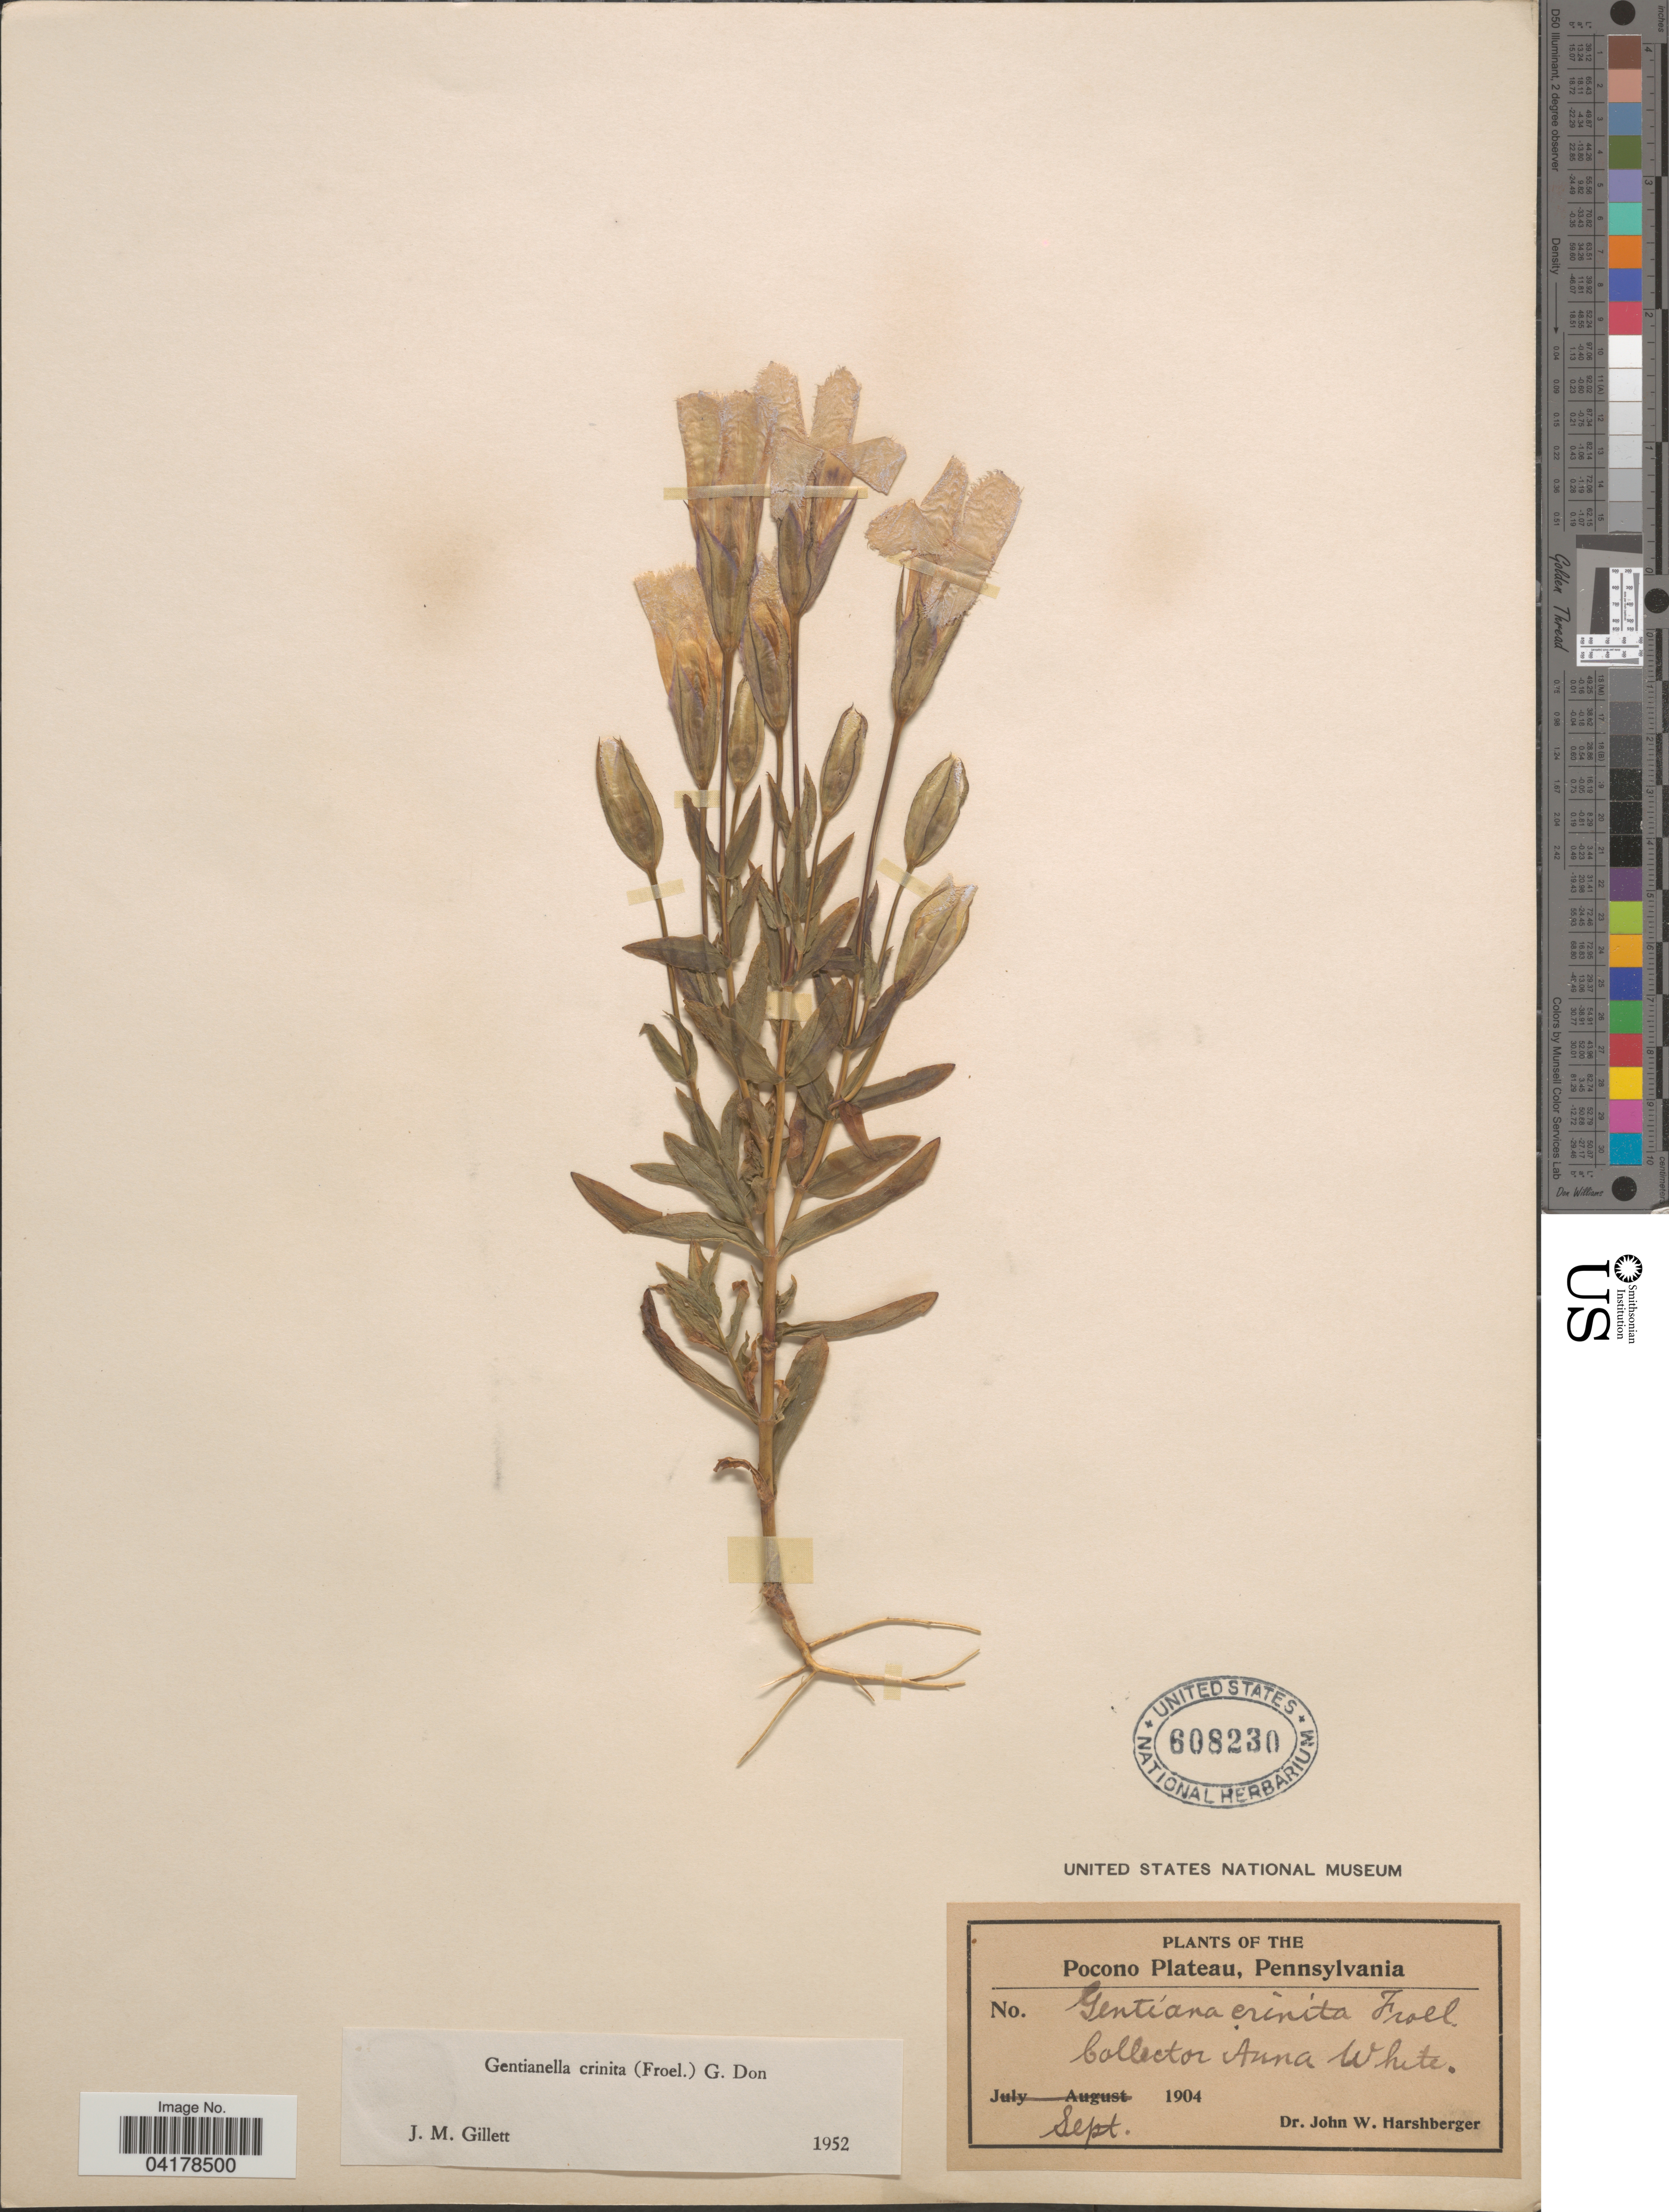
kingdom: Plantae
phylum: Tracheophyta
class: Magnoliopsida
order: Gentianales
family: Gentianaceae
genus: Gentianella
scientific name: Gentianella crinita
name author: (Froel.) G. Don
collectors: A. White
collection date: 1904-09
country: United States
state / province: Pennsylvania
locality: The Pocono Plateau.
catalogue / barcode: US 608230